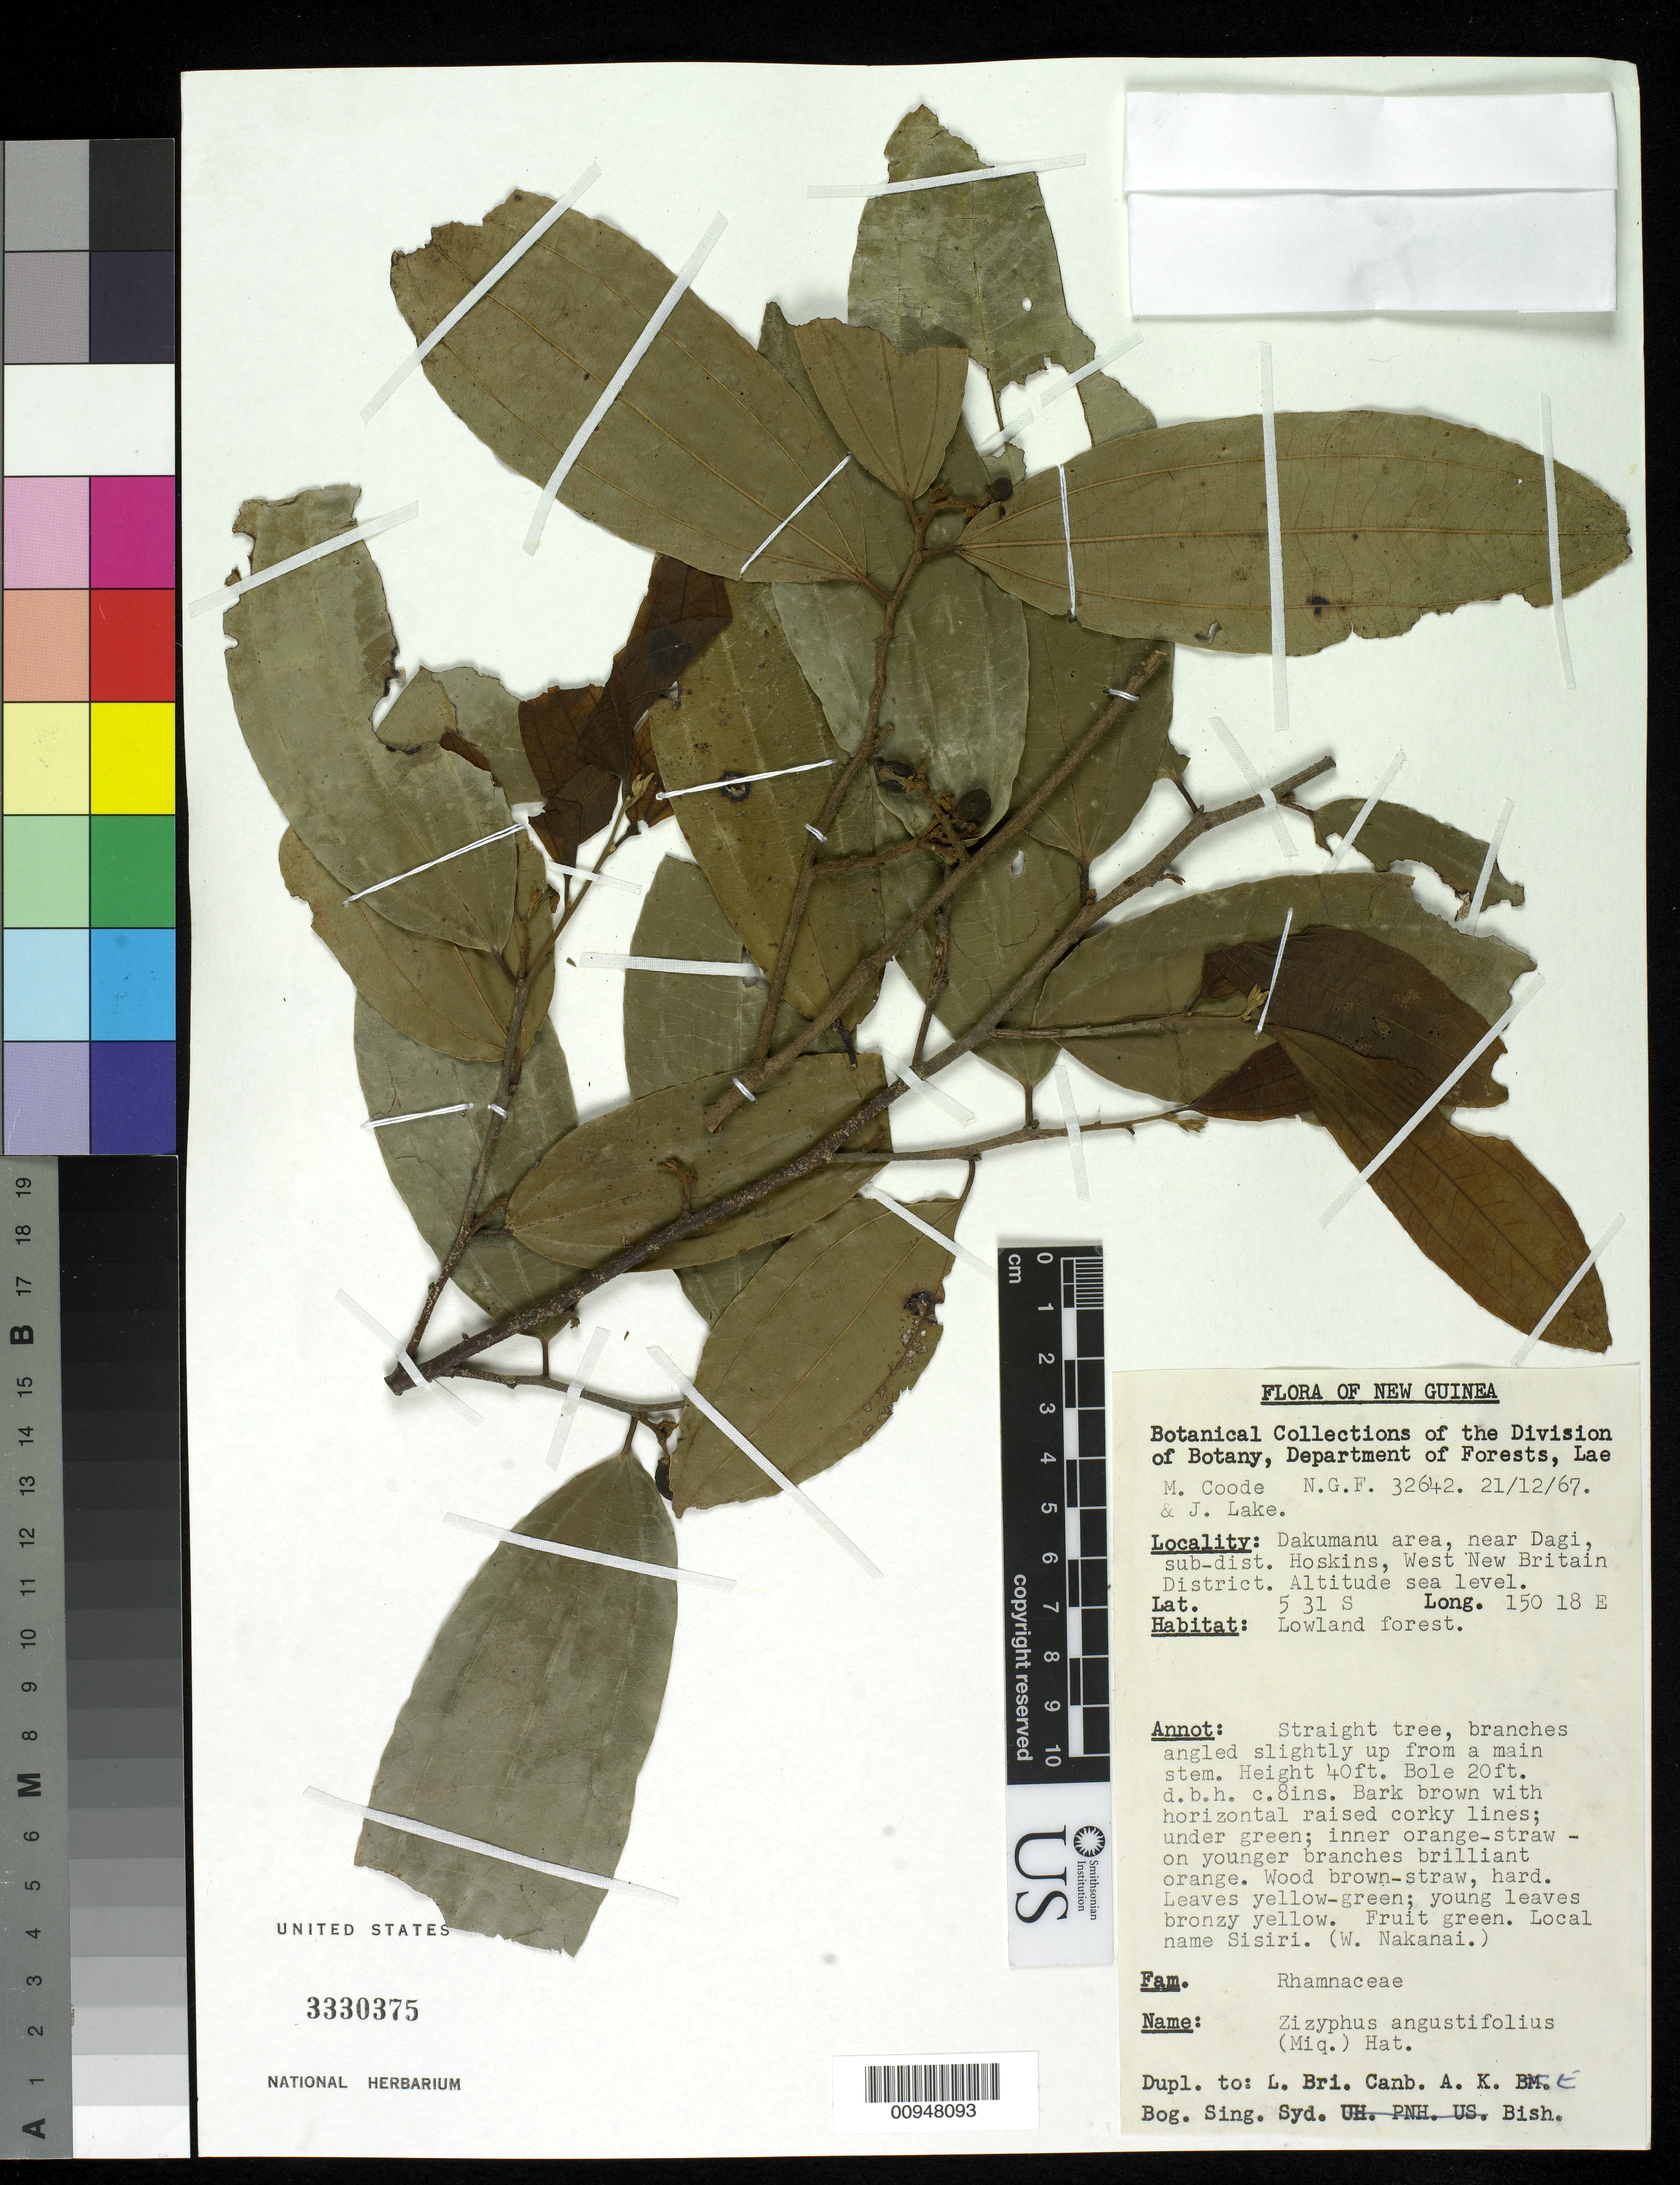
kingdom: Plantae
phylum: Tracheophyta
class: Magnoliopsida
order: Rosales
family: Rhamnaceae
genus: Ziziphus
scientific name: Ziziphus angustifolia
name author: (Miq.) Hatus. ex Steenis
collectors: M. J. E. Coode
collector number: NGF 32642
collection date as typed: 21 Dec 1967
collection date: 1967-12-21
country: Papua New Guinea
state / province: West New Britain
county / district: Hoskins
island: New Britain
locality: Dakumanu area, near Dagi.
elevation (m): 0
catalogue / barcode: US 3330375